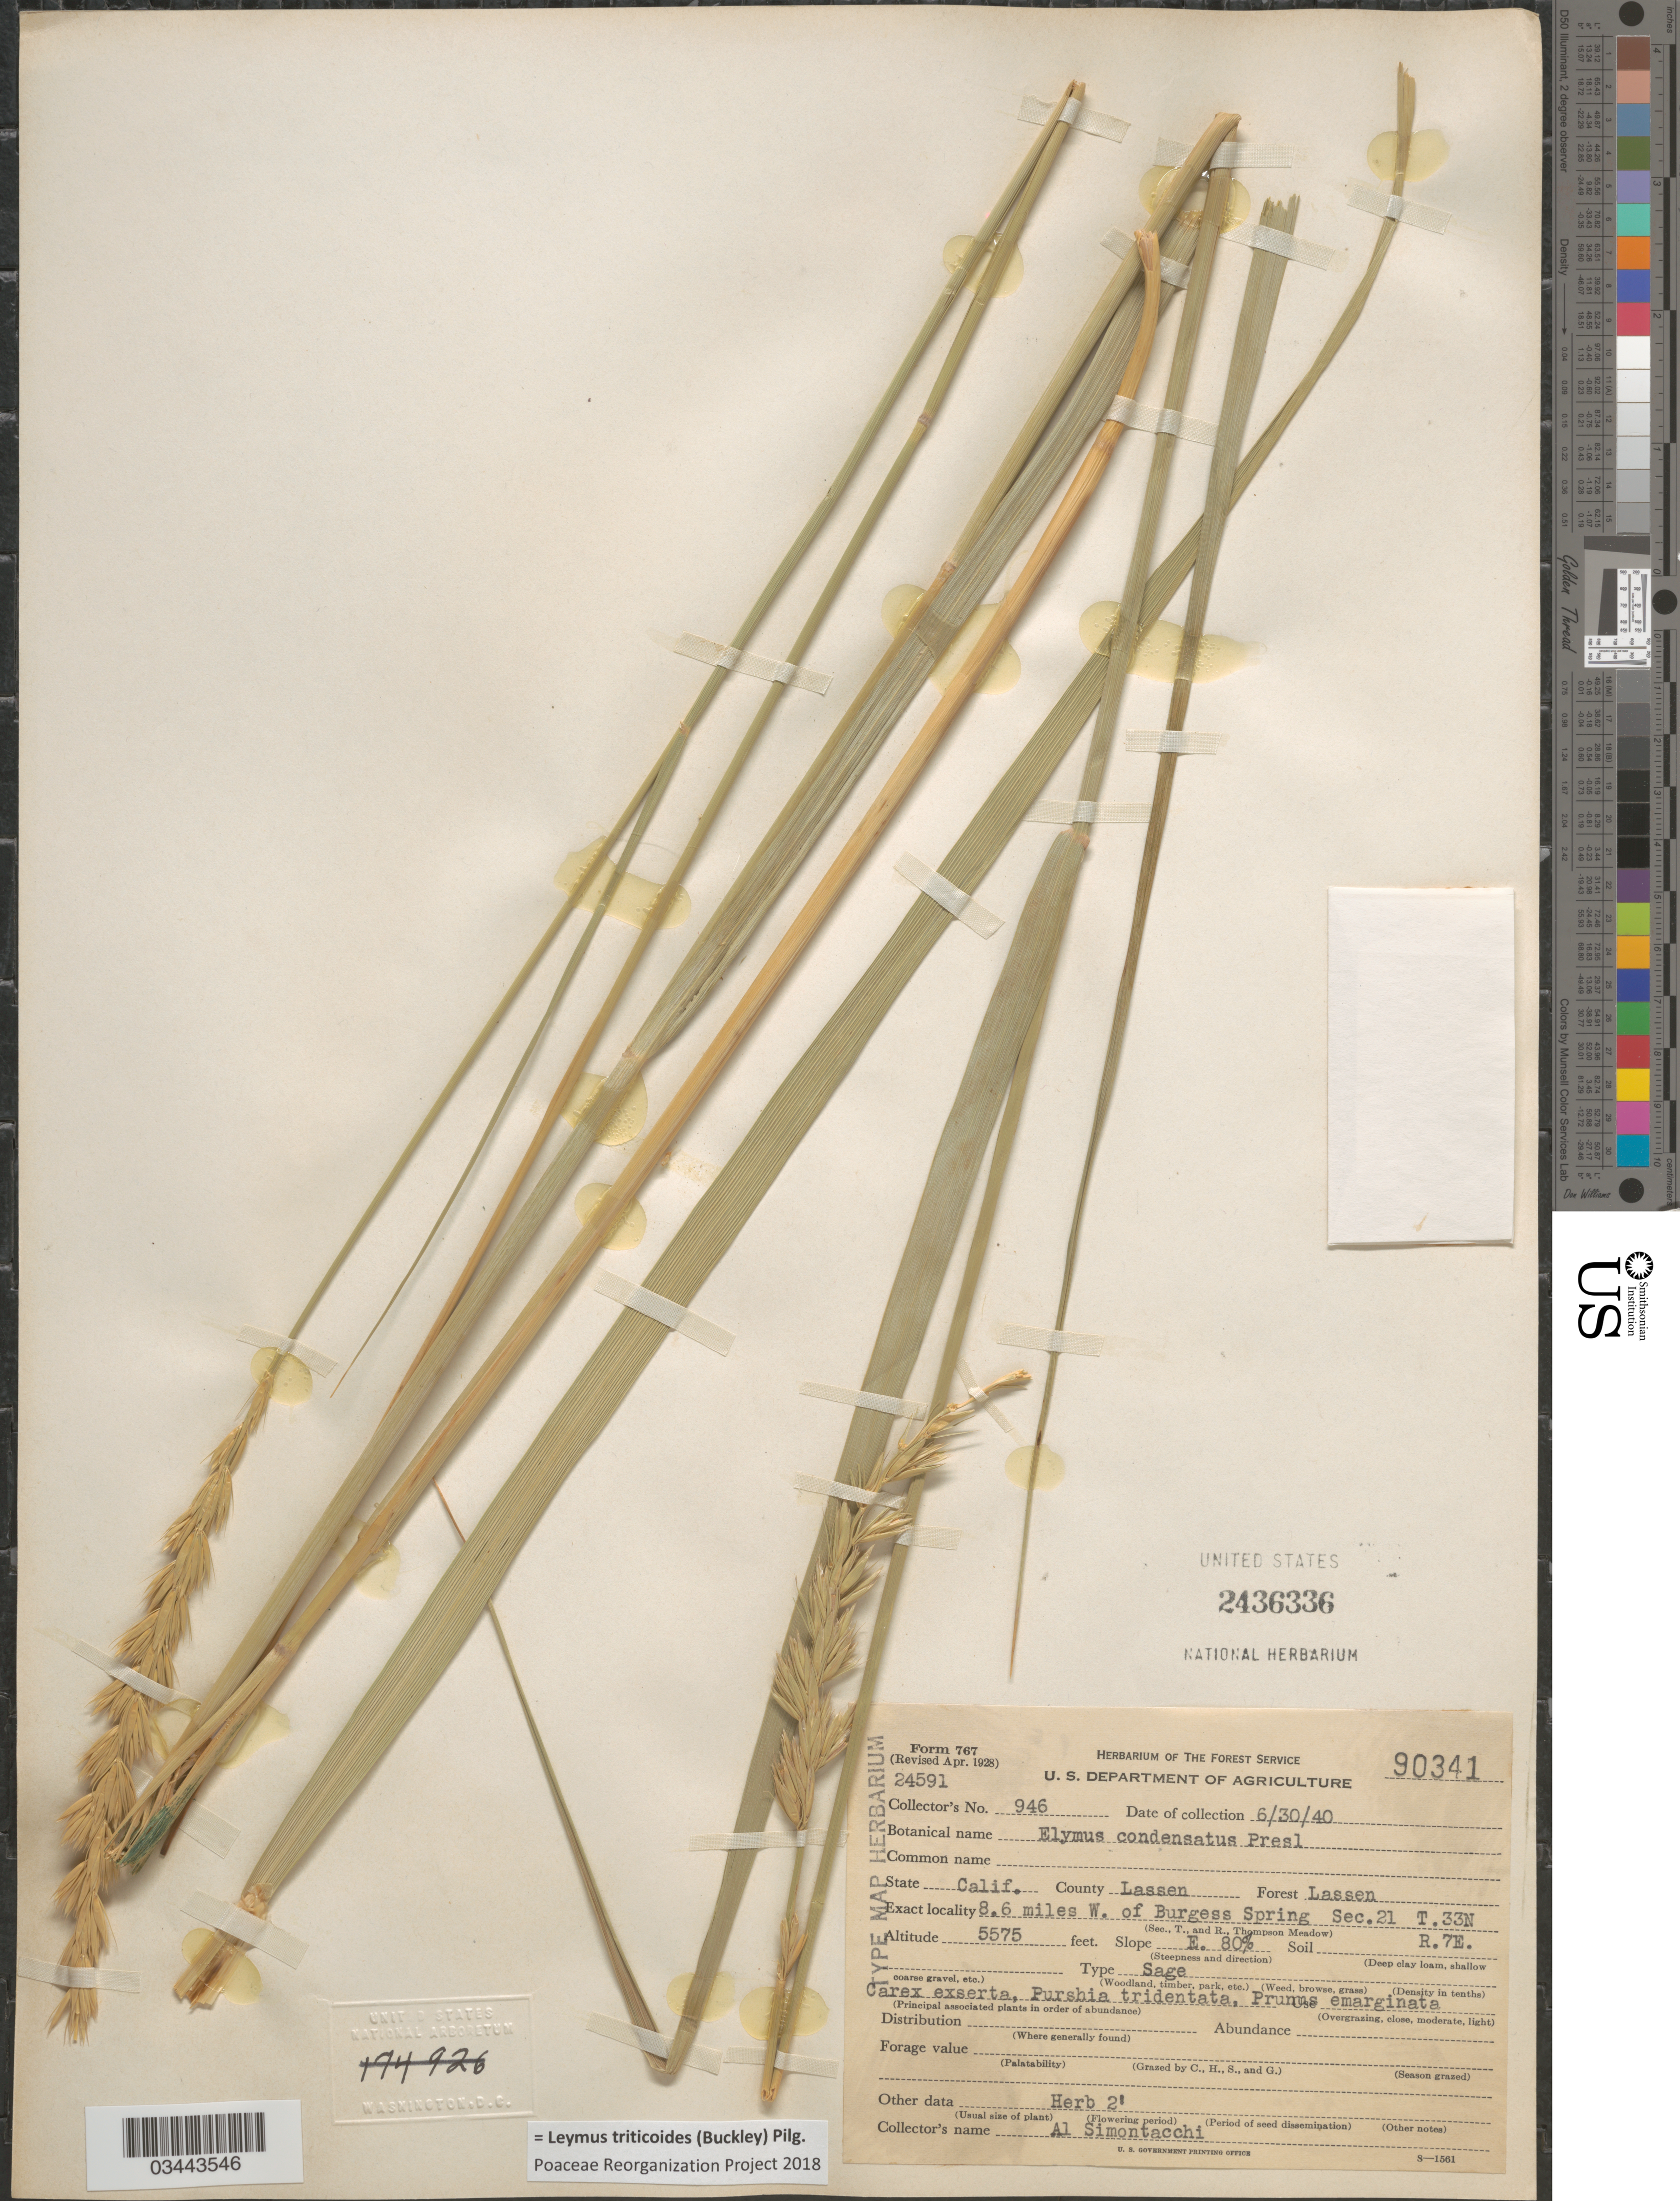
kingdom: Plantae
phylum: Tracheophyta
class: Liliopsida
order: Poales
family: Poaceae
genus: Leymus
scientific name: Leymus triticoides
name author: (Buckley) Pilg.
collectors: Al Simontacchi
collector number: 946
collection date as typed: Transcribed d/m/y: 30/6/40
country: United States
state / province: California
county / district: Lassen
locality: County Lassen. Forest Lassen. 8.6 miles W. of Burgess Spring Sec.21 T.33N R.7E.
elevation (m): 1699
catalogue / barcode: US 2436336